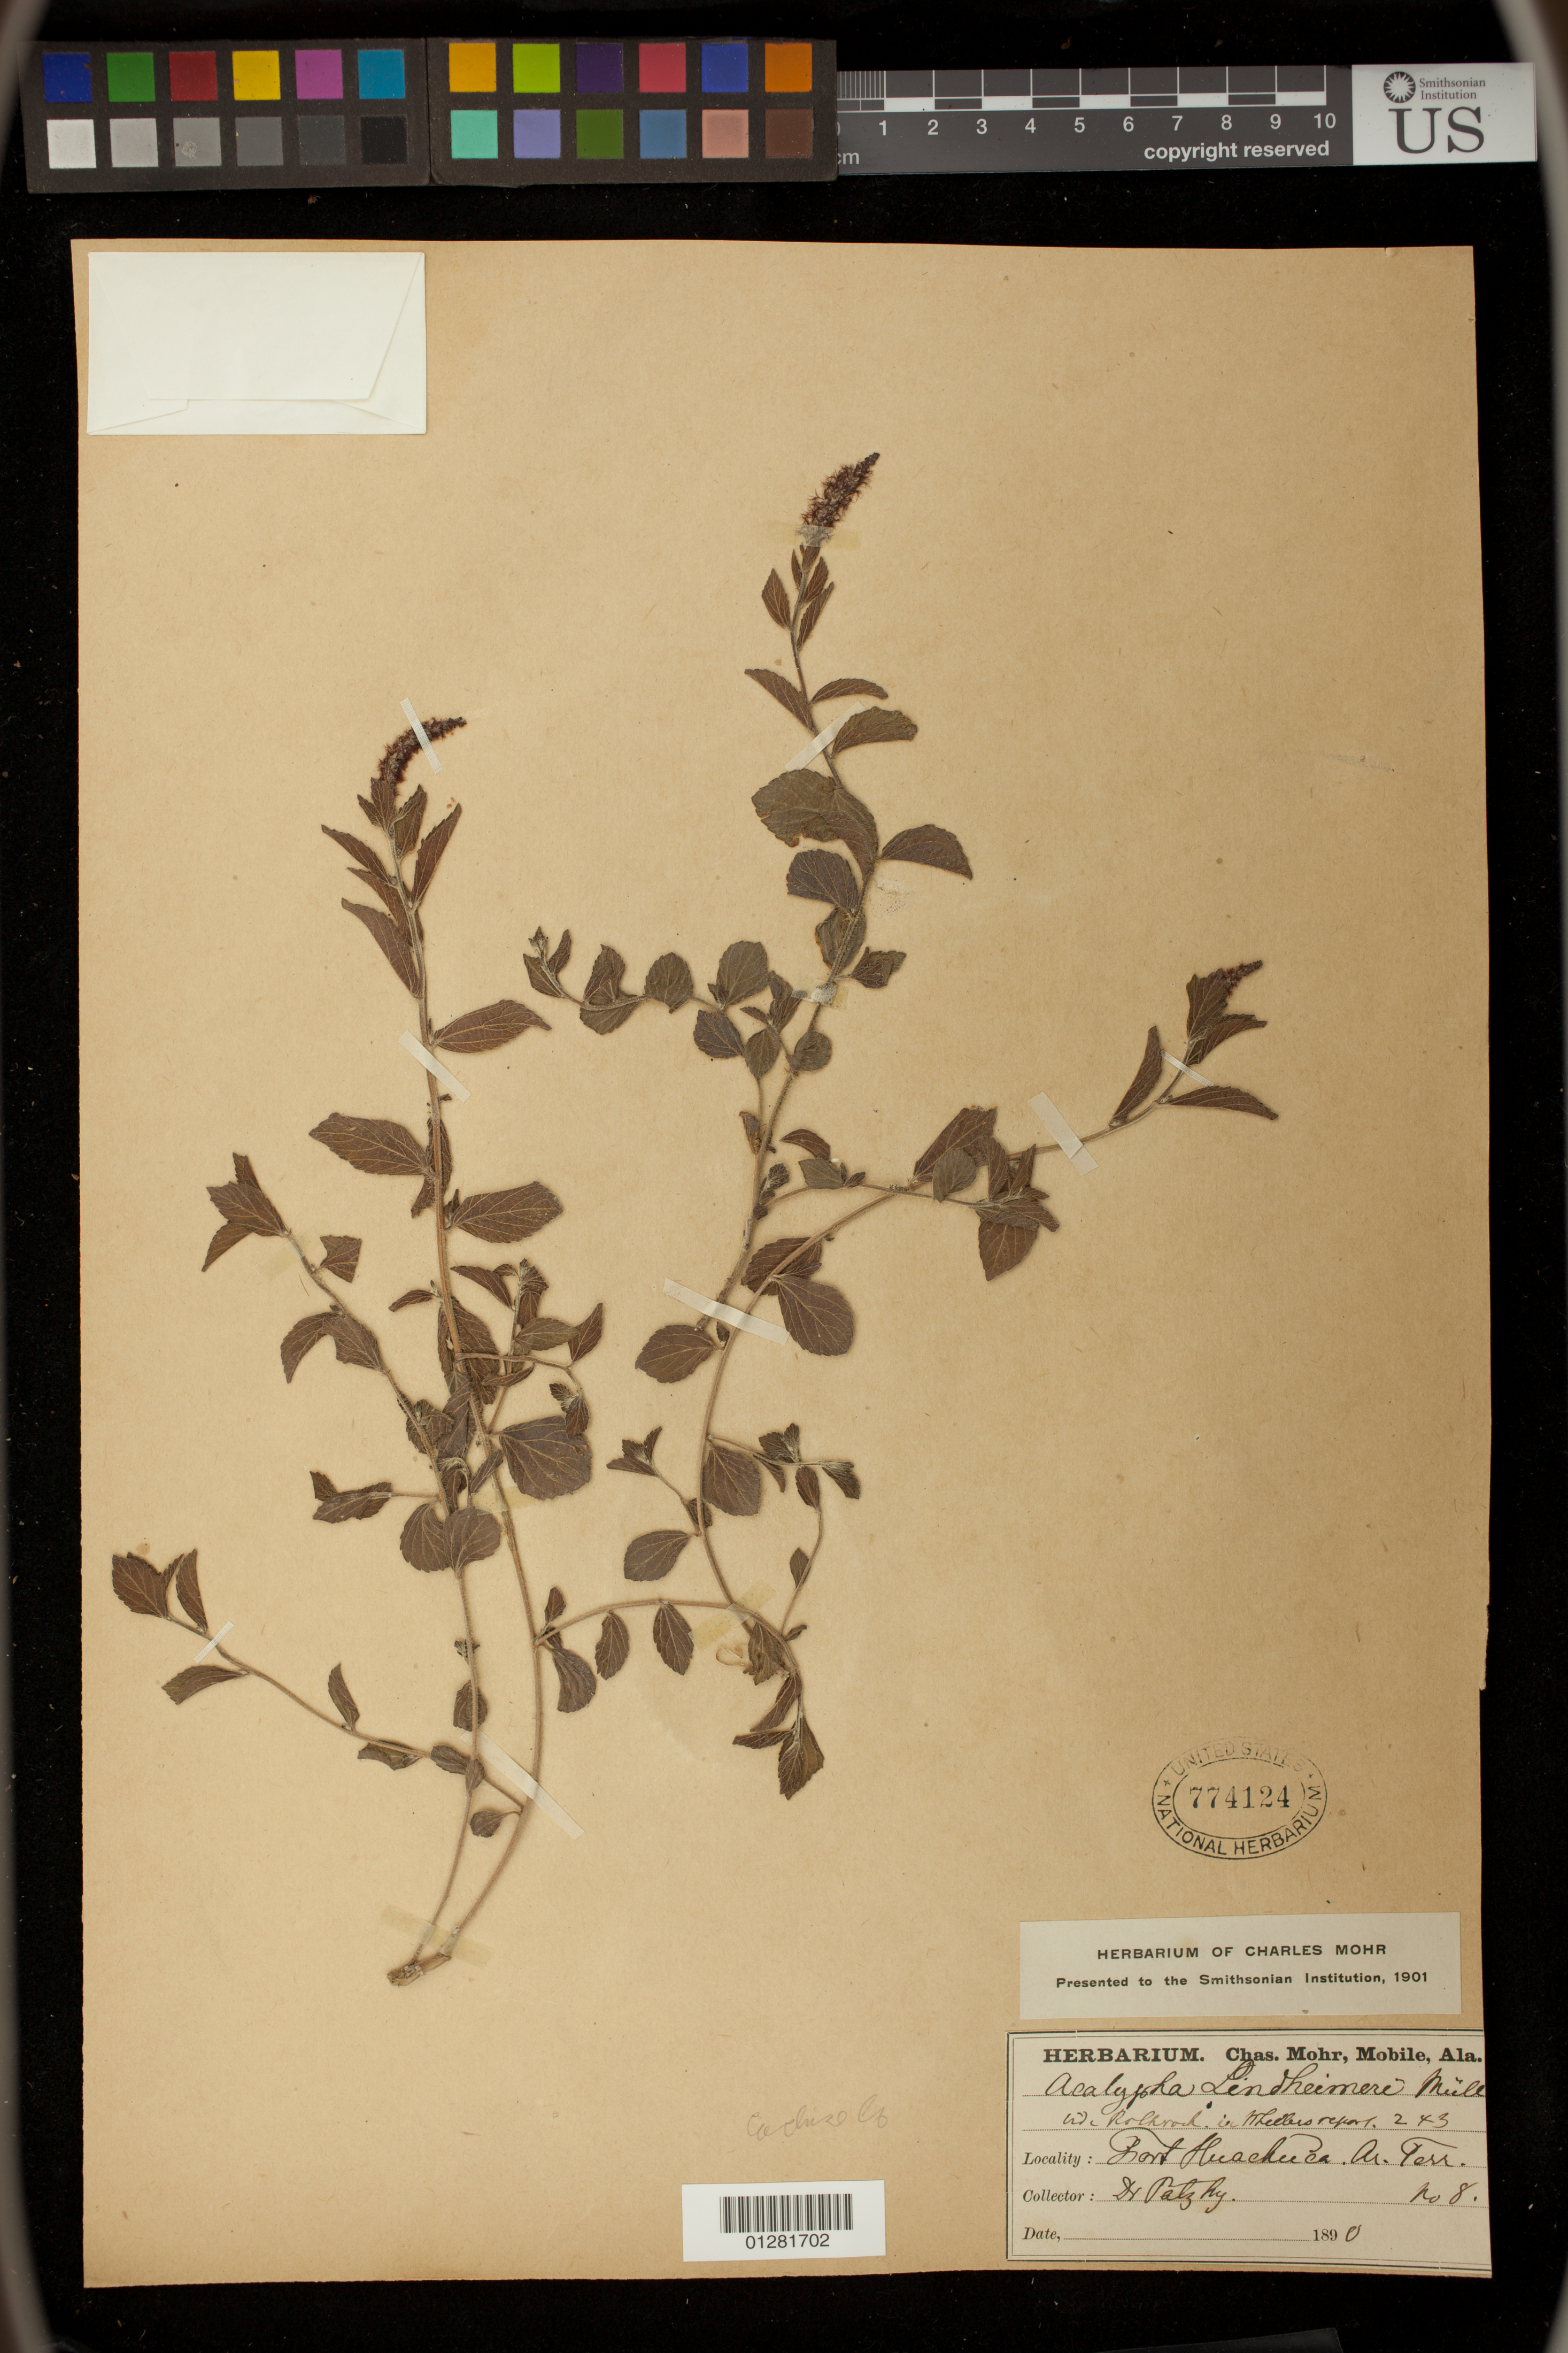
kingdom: Plantae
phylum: Tracheophyta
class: Magnoliopsida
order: Malpighiales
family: Euphorbiaceae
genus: Acalypha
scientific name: Acalypha lindheimeri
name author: Müll. Arg.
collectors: H. Patzky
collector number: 8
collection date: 1890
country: United States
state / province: Arizona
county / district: Cochise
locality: Fort Huachuca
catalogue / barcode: US 774124